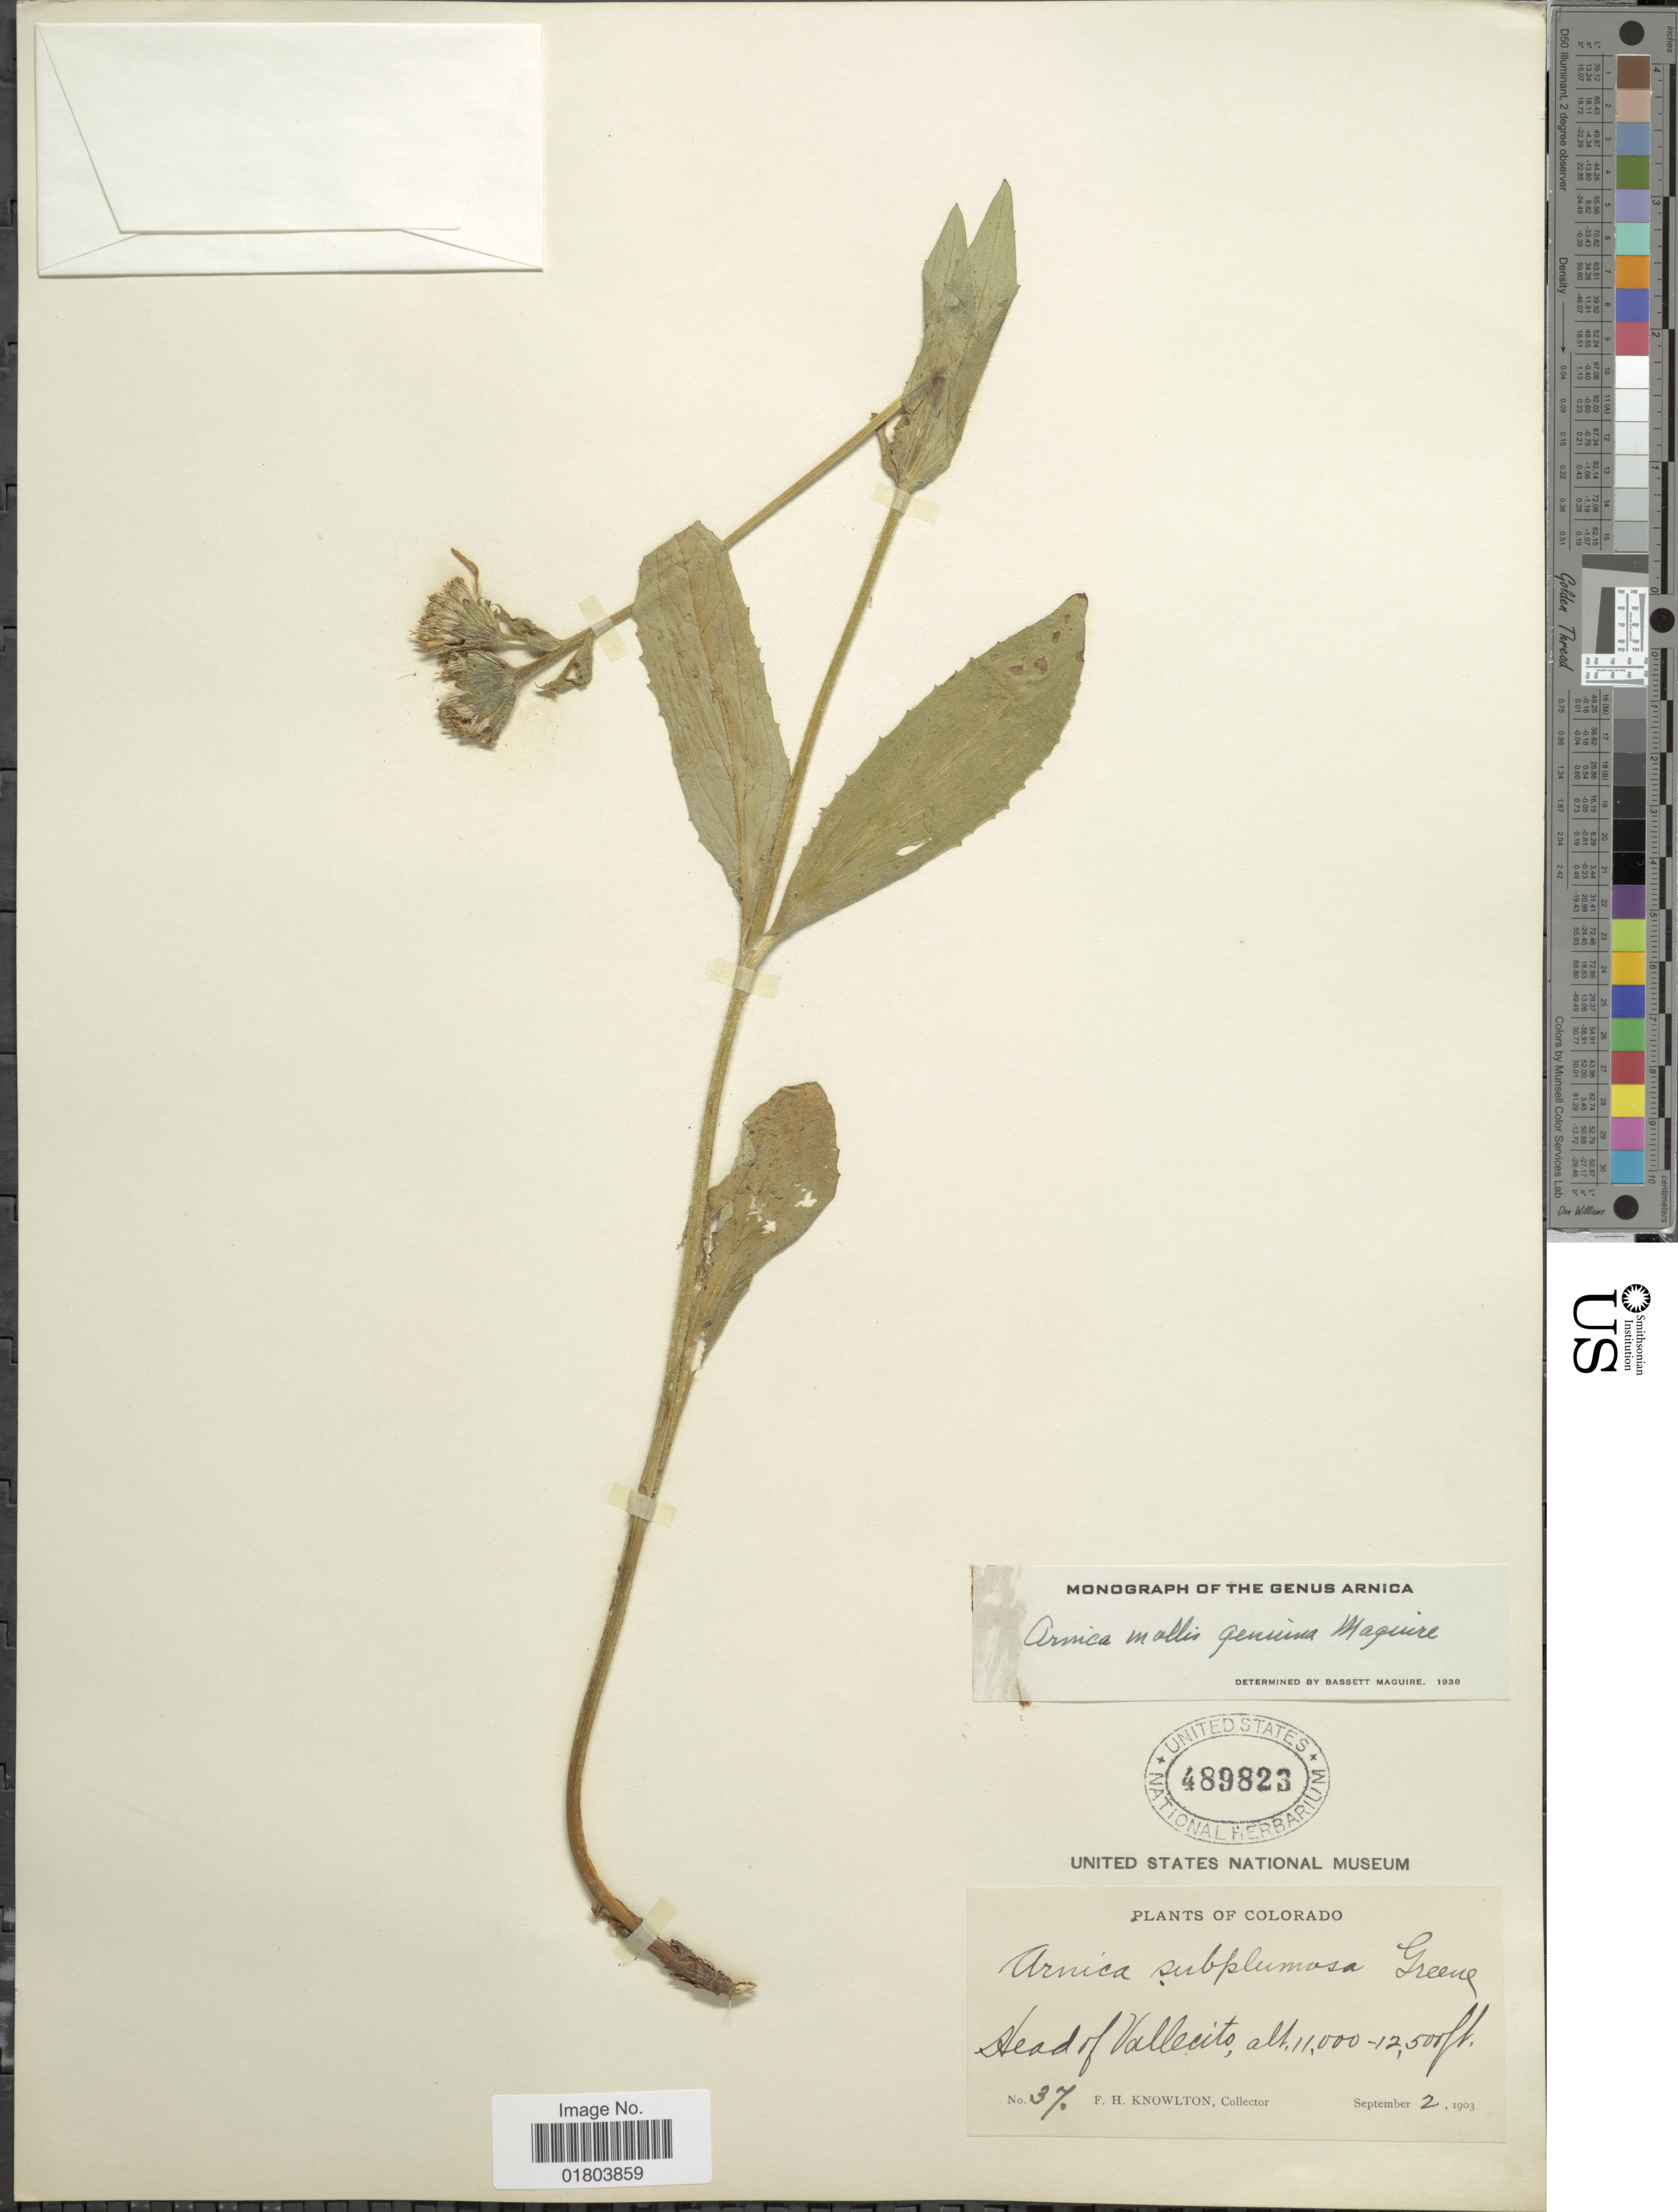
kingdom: Plantae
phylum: Tracheophyta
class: Magnoliopsida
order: Asterales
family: Asteraceae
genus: Arnica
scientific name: Arnica mollis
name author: Hook.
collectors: F. H. Knowlton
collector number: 37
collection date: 1903-09-02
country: United States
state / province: Colorado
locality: Head of Vallecito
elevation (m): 3353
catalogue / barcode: US 489823